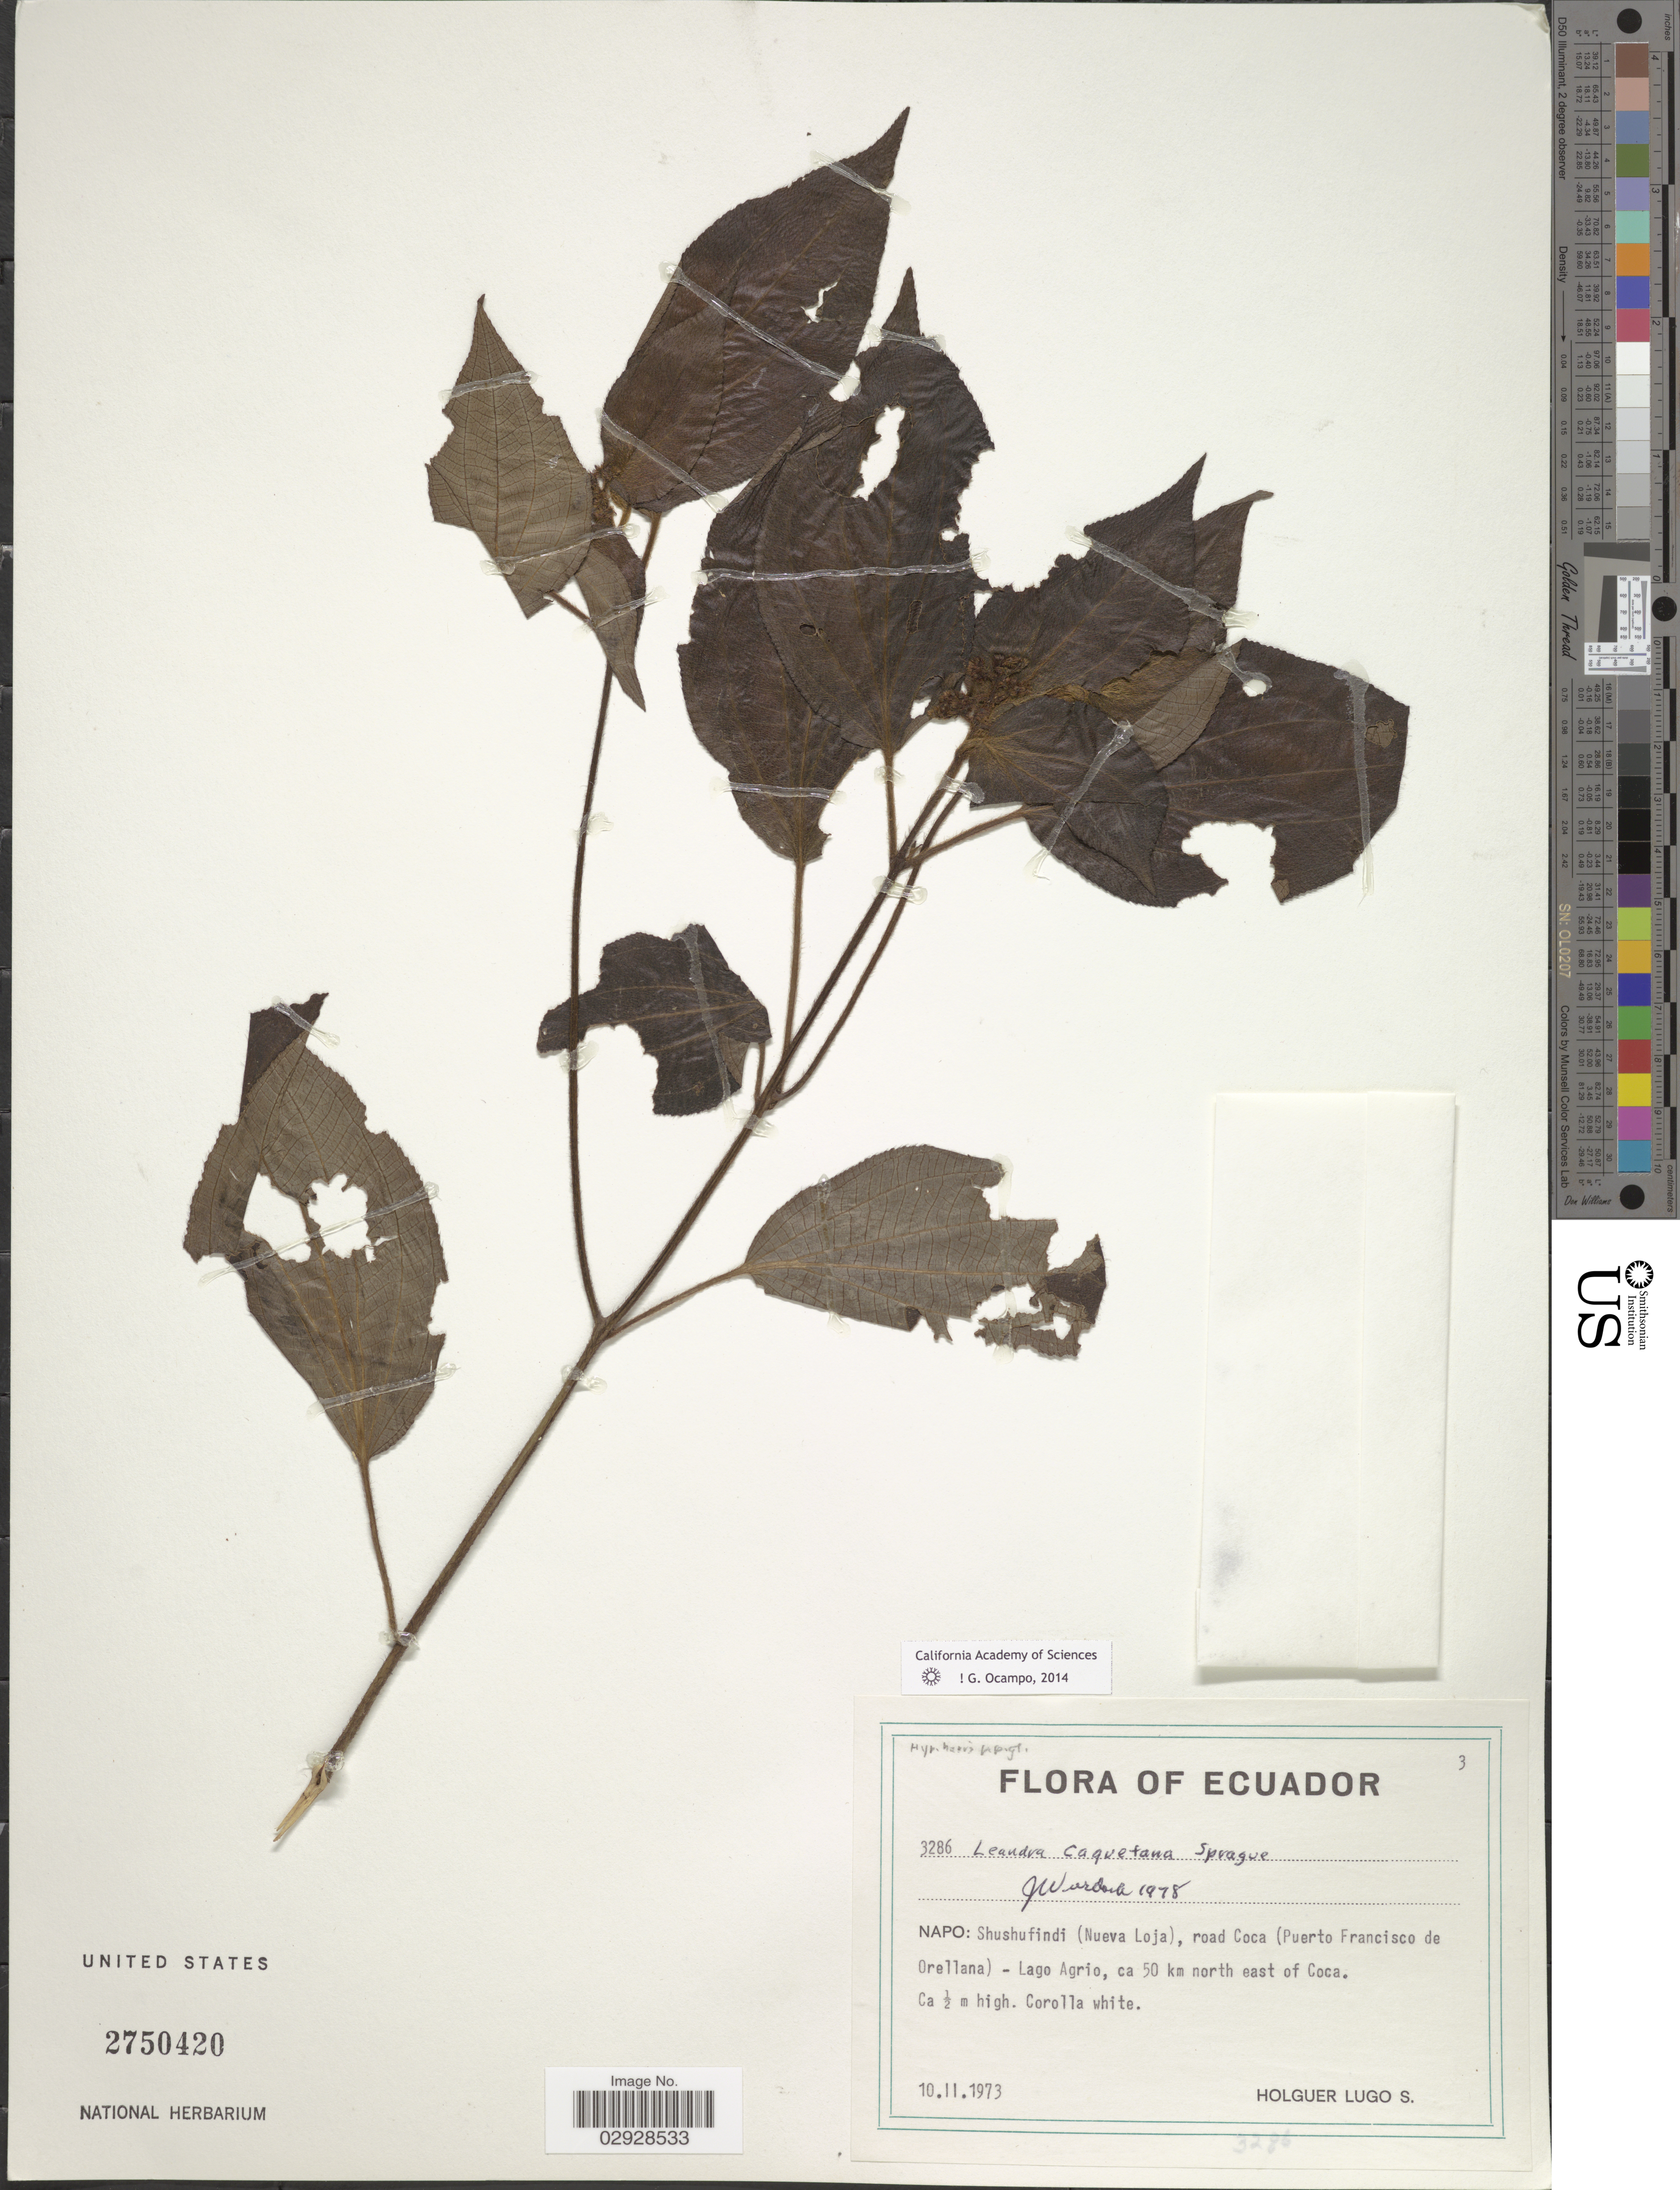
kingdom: Plantae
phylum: Tracheophyta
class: Magnoliopsida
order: Myrtales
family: Melastomataceae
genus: Leandra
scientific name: Leandra caquetana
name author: Sprague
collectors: H. Lugo S.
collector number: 3286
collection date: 1973-02-10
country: Ecuador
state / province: Napo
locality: Shushufindi (Nueva Loja), road Coca (Puerto Francisco de Orellana) - Lago Agrio, ca 50 km north east of Coca.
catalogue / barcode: US 2750420